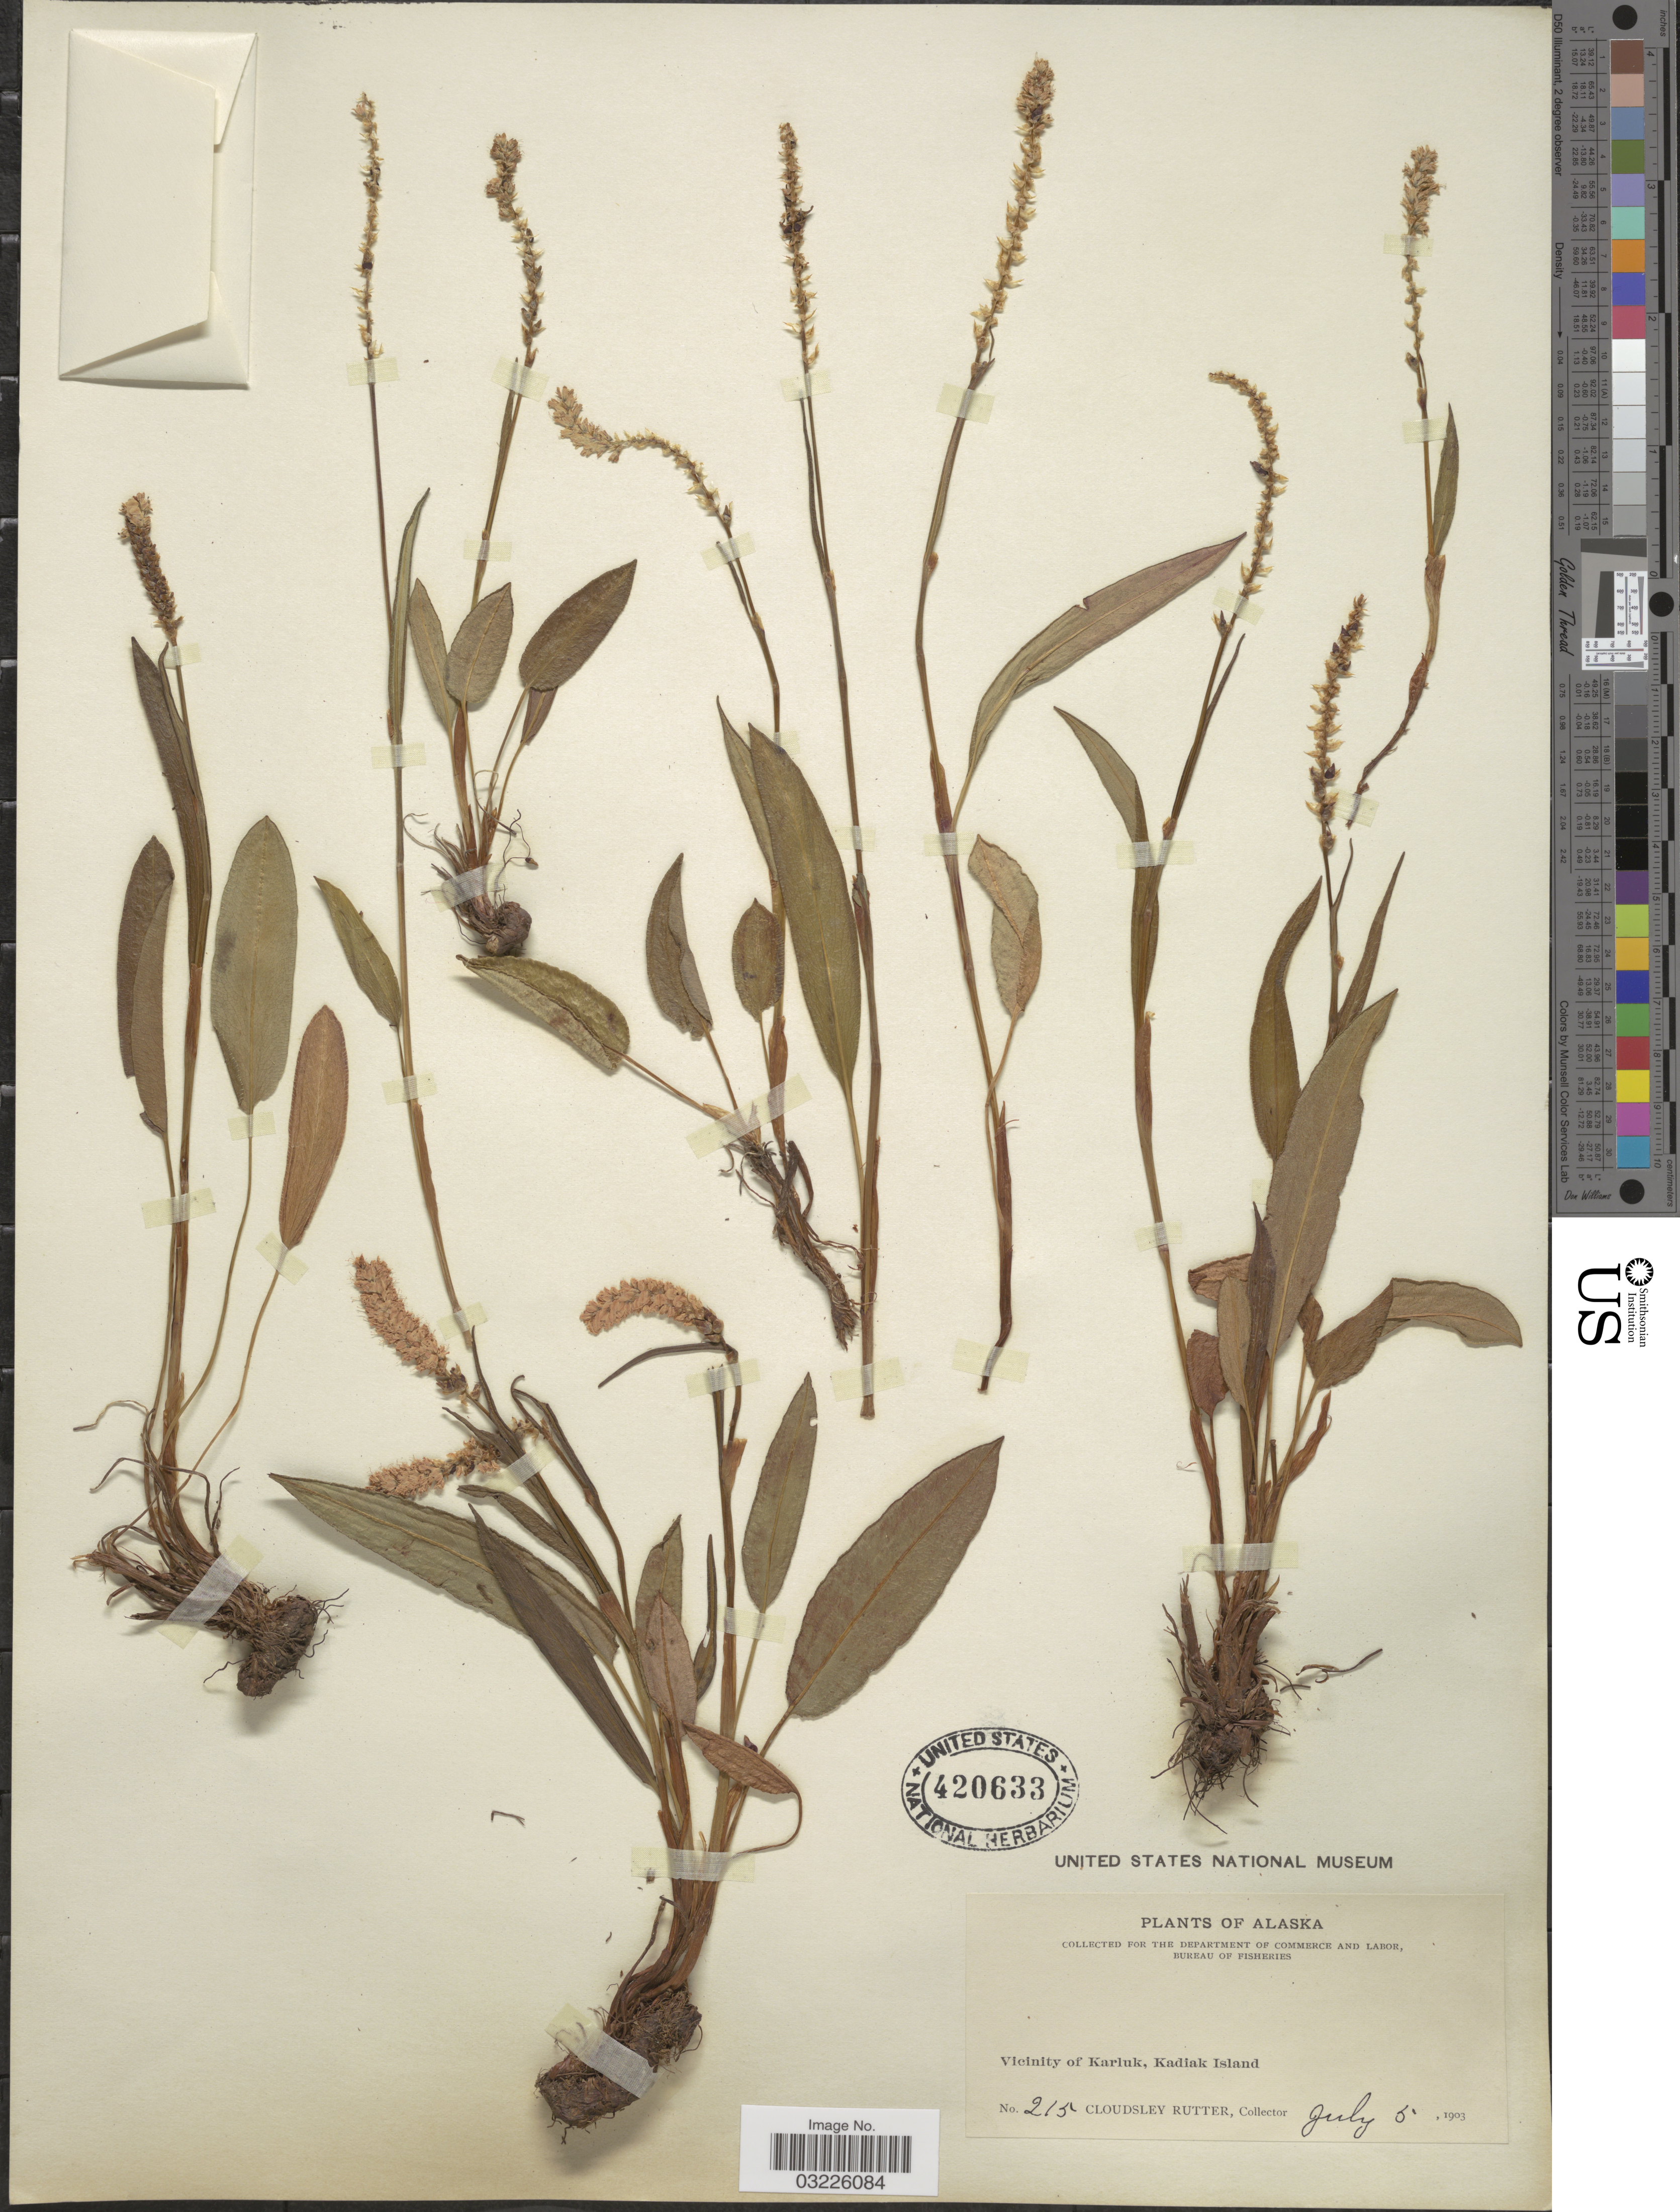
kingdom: Plantae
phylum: Tracheophyta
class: Magnoliopsida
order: Caryophyllales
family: Polygonaceae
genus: Bistorta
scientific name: Bistorta vivipara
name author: (L.) Delarbre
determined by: Strong, Mark T., (BOT), Smithsonian Institution - National Museum of Natural History (UNITED STATES)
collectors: C. Rutter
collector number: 215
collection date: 1903-07-05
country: United States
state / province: Alaska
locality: Vicinity of Karluk, Kadiak Island.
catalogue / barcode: US 420633